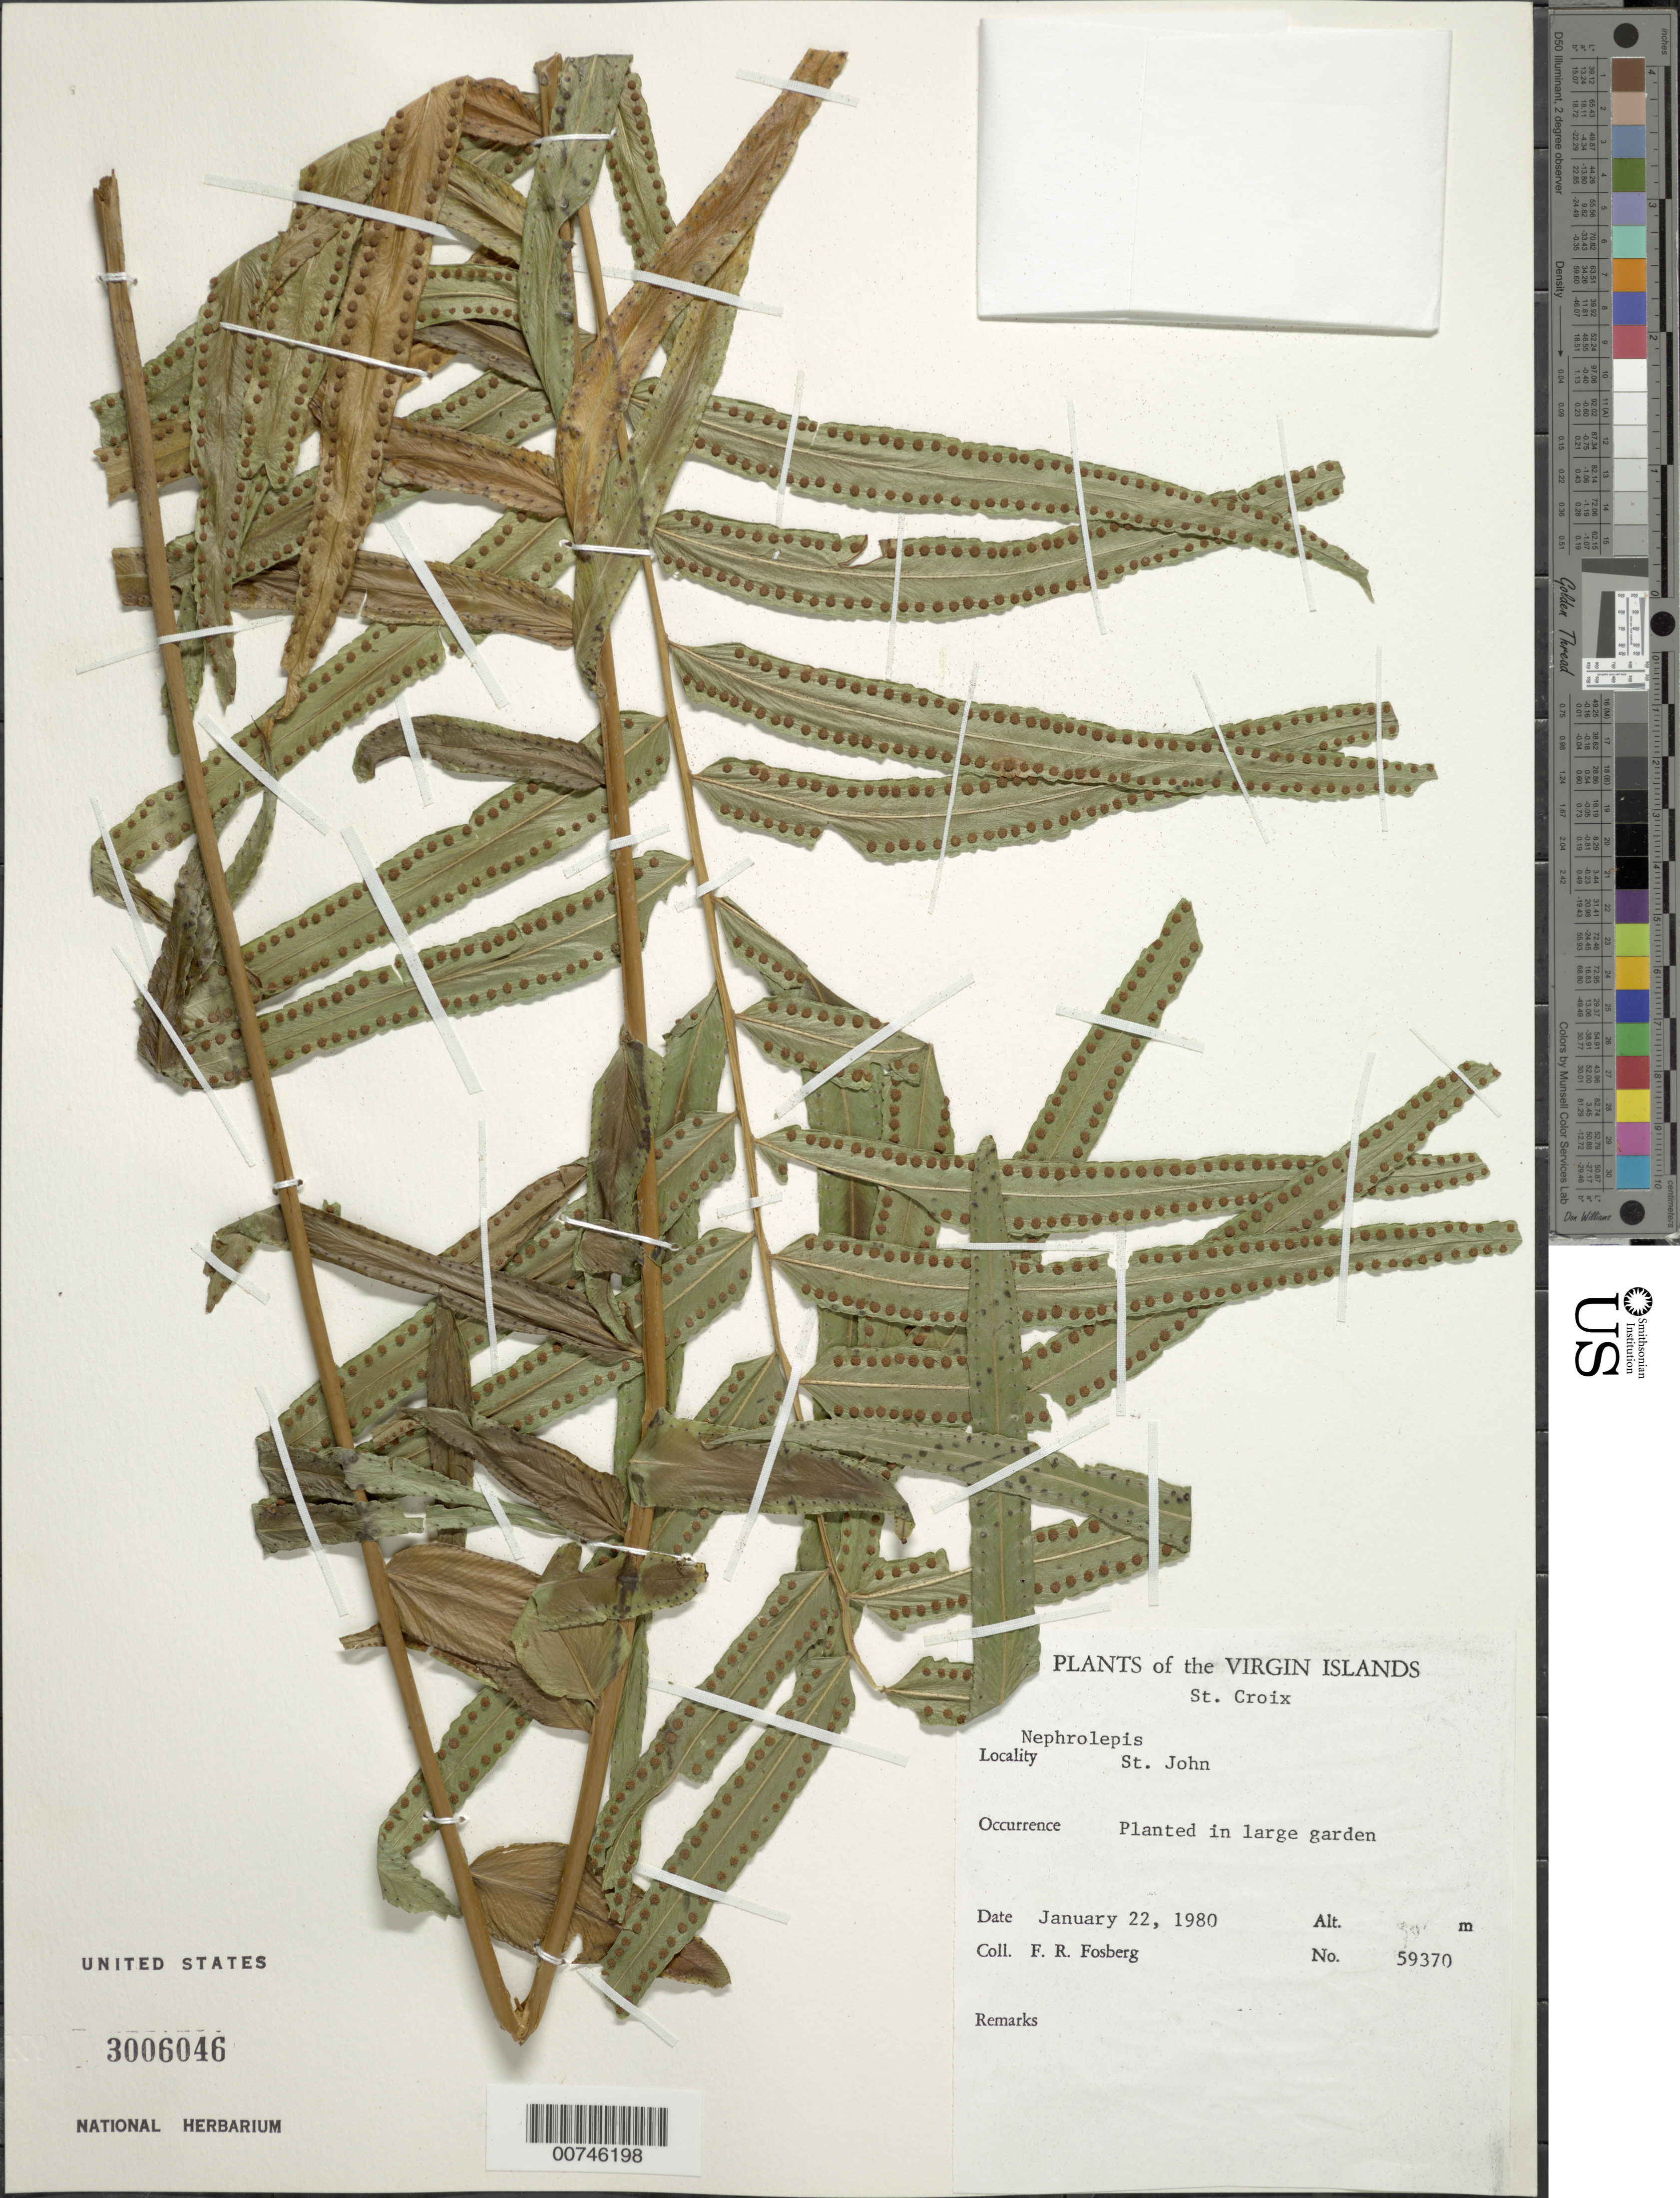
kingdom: Plantae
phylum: Tracheophyta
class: Polypodiopsida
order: Polypodiales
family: Nephrolepidaceae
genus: Nephrolepis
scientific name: Nephrolepis biserrata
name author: (Sw.) Schott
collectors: F. R. Fosberg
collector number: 59370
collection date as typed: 22 Jan 1980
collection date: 1980-01-22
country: U.S. Virgin Islands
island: St. Croix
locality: St. John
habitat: Planted in large garden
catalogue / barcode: US 3006046